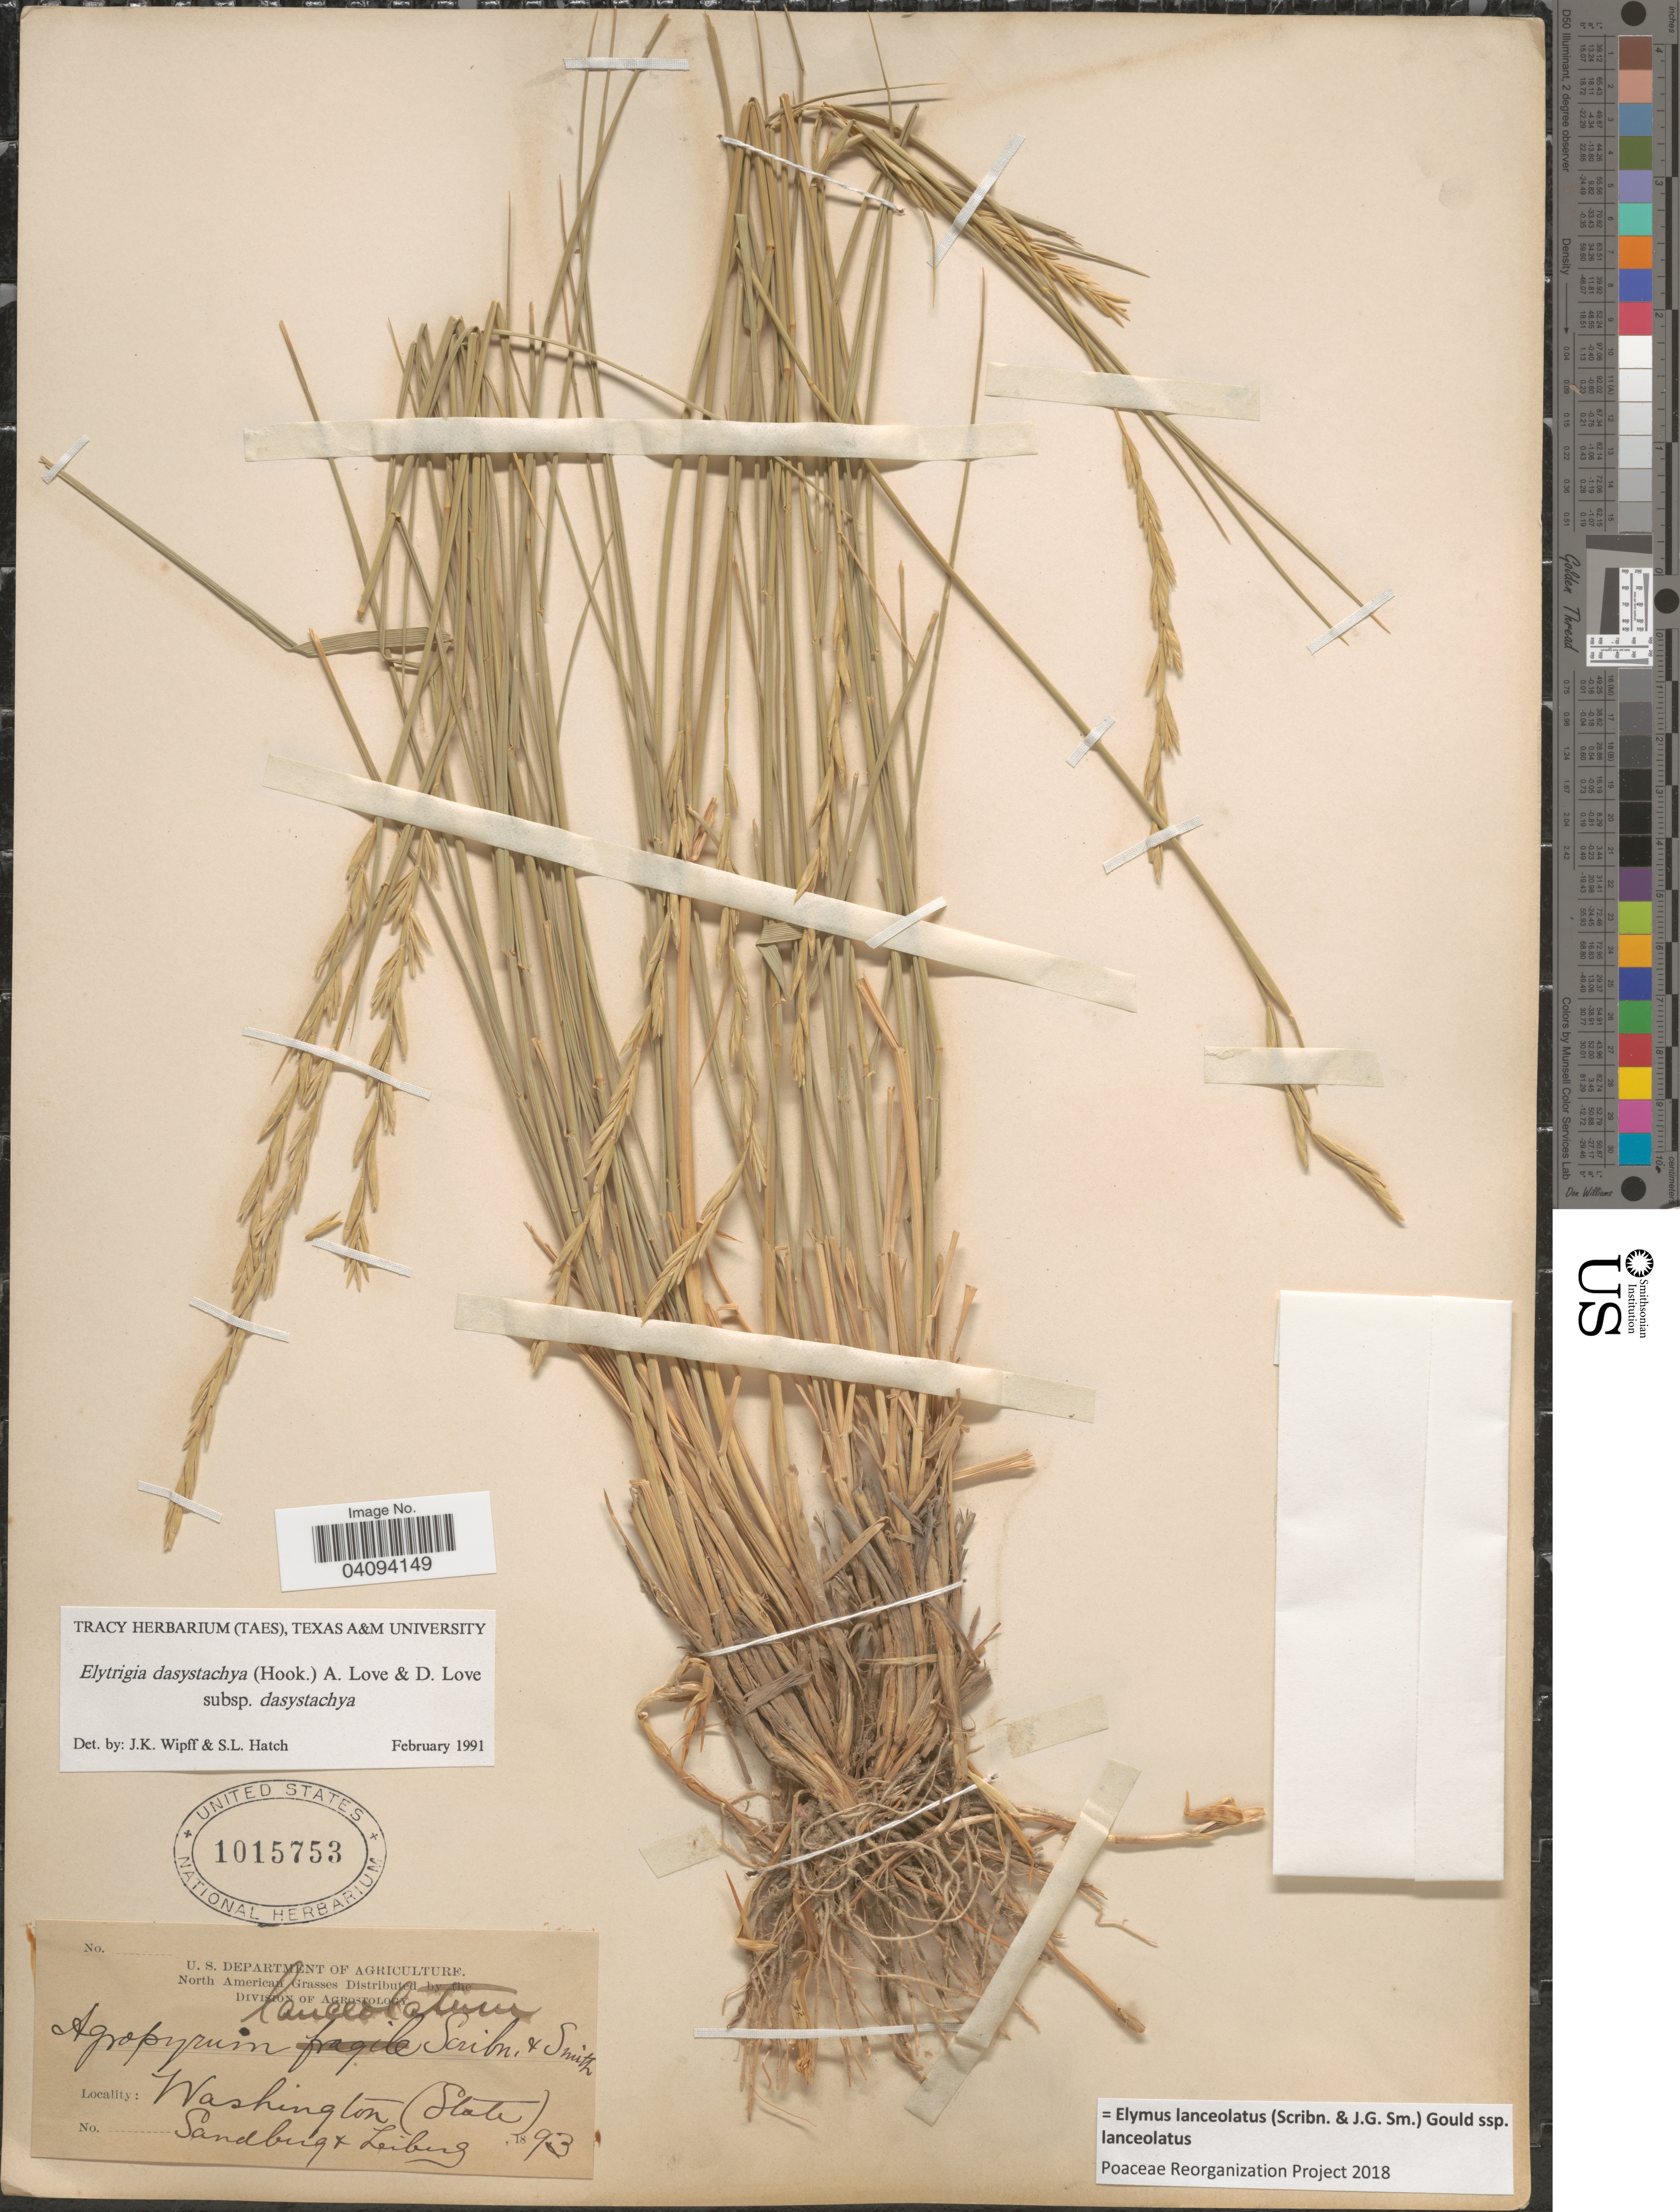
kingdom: Plantae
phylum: Tracheophyta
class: Liliopsida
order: Poales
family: Poaceae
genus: Elymus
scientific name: Elymus lanceolatus subsp. lanceolatus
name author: (Scribn. & J.G. Sm.) Gould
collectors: Sandberg & -. Leiberg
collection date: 1893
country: United States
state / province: Washington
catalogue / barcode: US 1015753